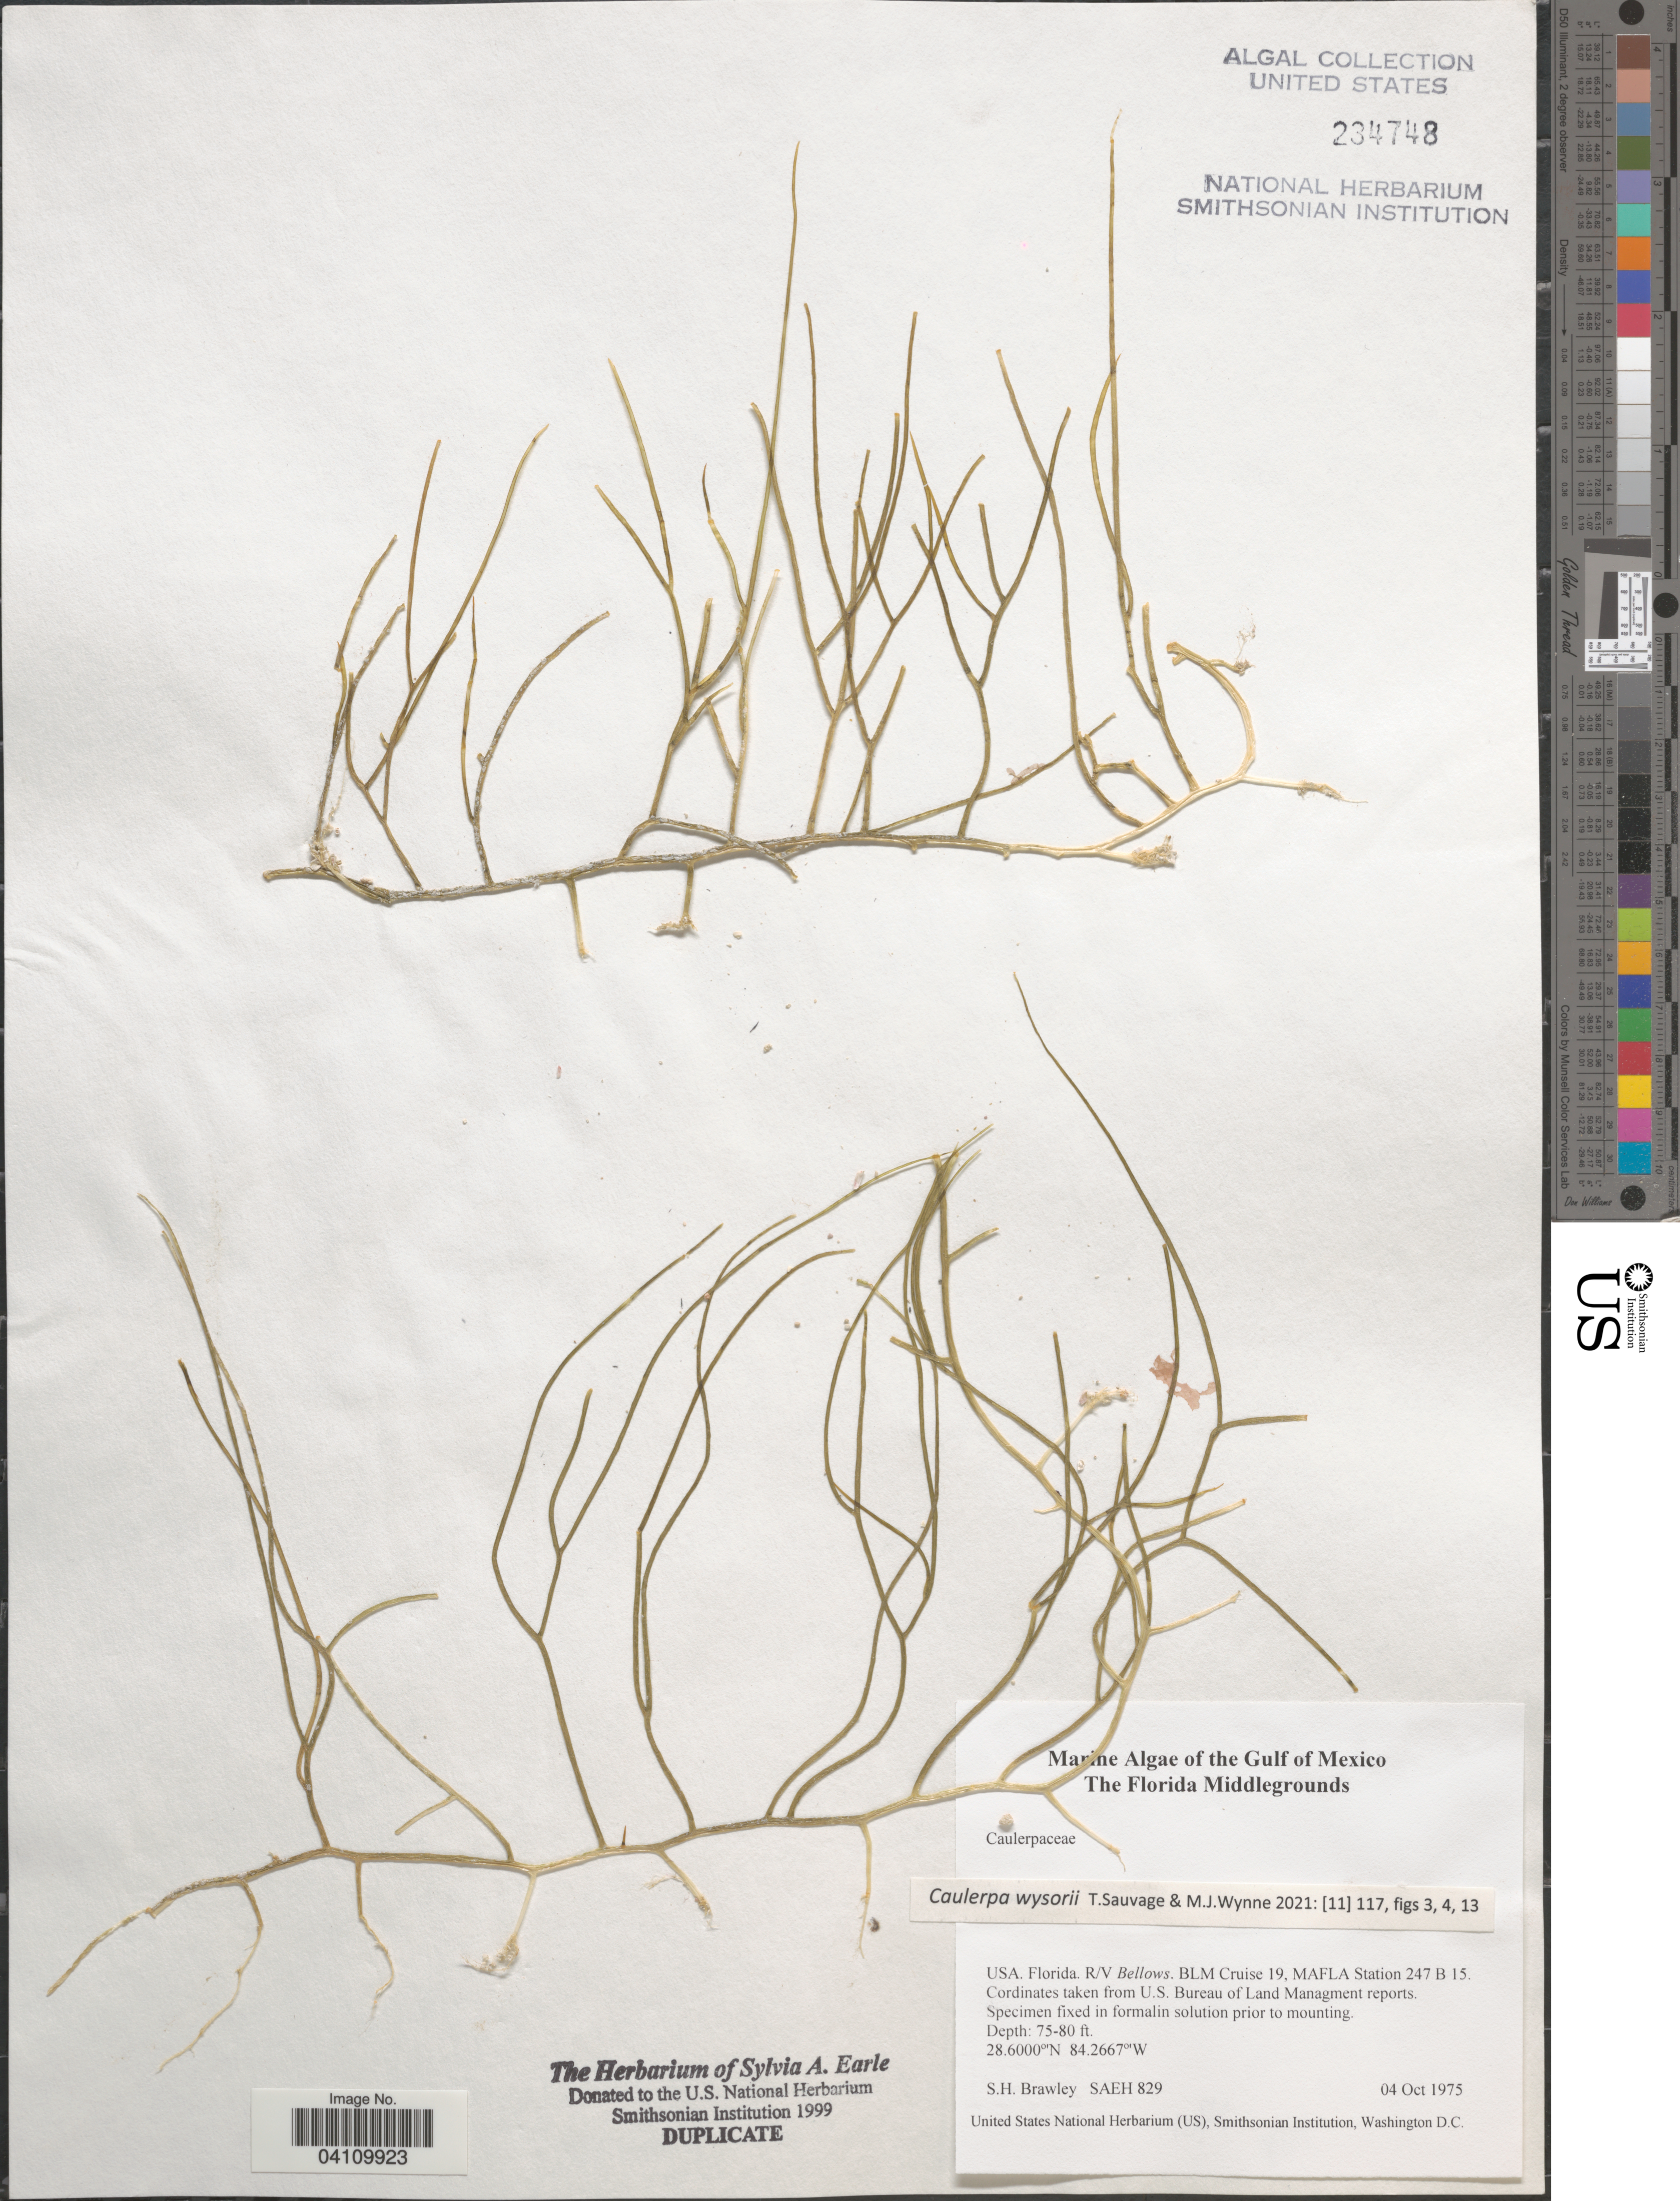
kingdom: Plantae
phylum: Chlorophyta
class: Ulvophyceae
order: Bryopsidales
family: Caulerpaceae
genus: Caulerpa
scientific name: Caulerpa wysorii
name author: Sauvage & M.J. Wynne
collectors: S. Brawley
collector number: SAEH 829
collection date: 1975-10-04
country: United States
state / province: Florida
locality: The Gulf of Mexico. The Florida Middlegrounds. R/V Bellows. BLM Cruise 19, MAFLA Station 247 B 15. Cordinates taken from U.S. Bureau of Land Managment reports [unsure placement].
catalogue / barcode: US 234748